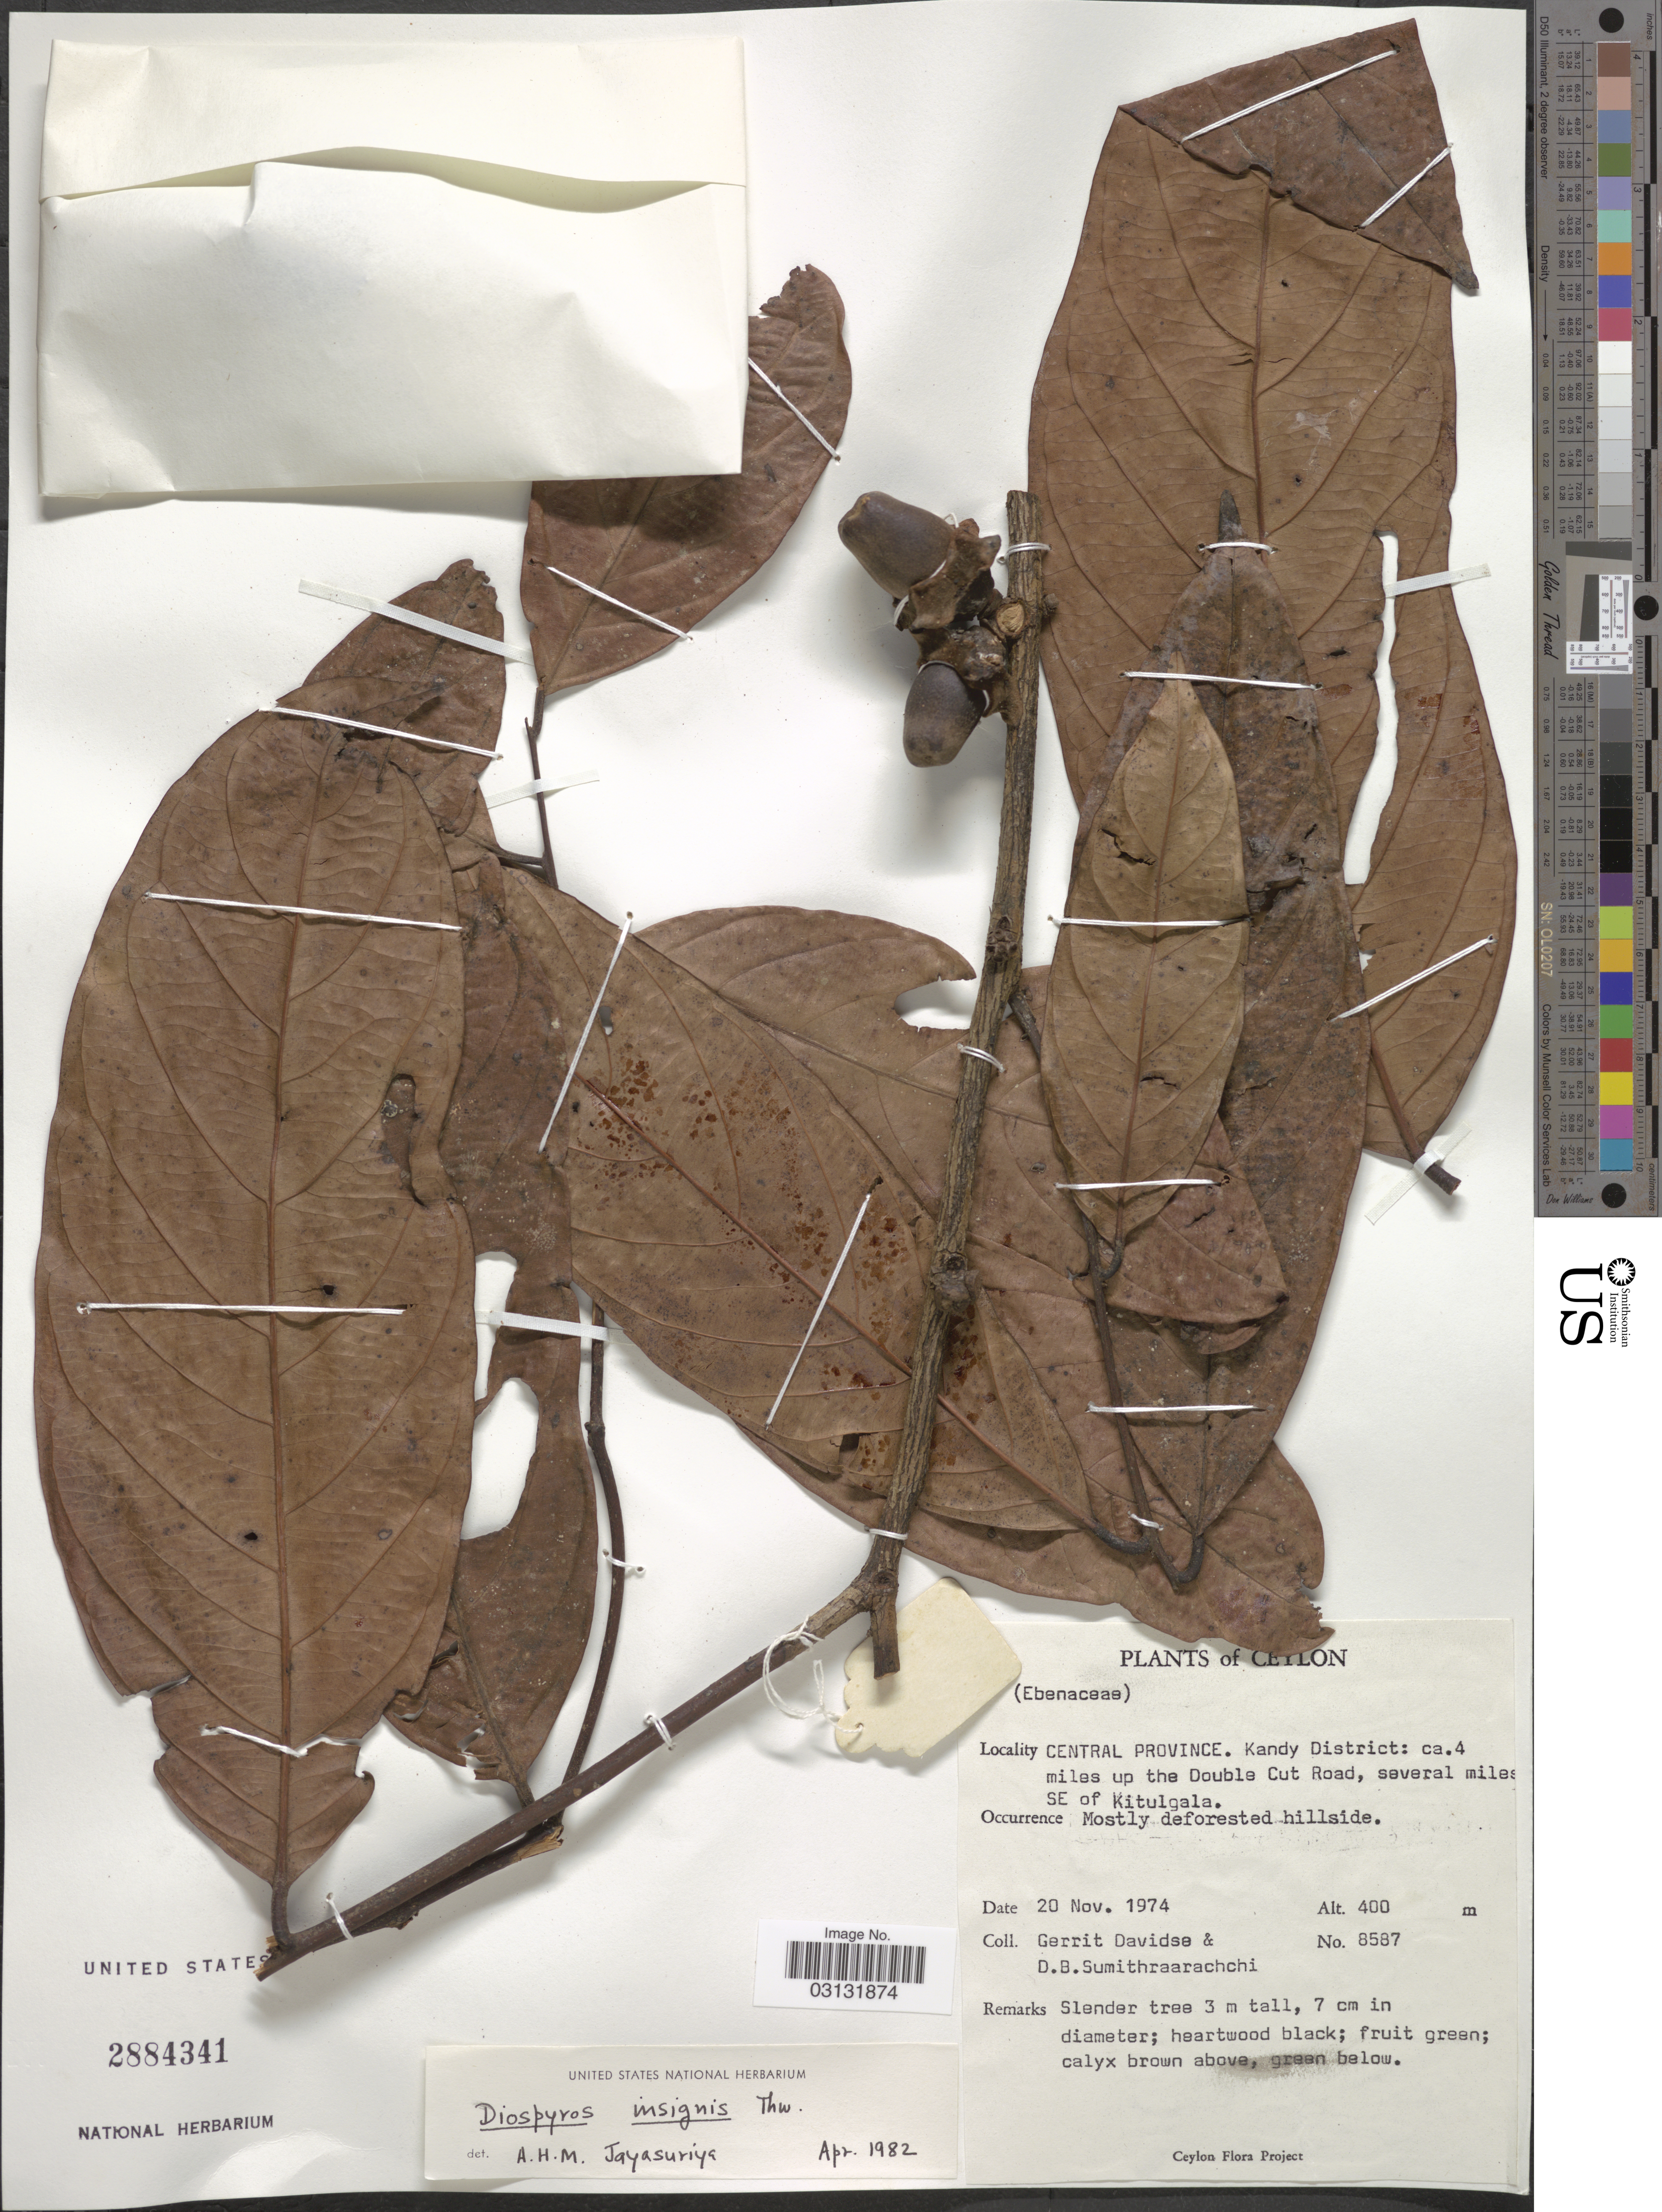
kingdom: Plantae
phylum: Tracheophyta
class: Magnoliopsida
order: Ericales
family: Ebenaceae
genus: Diospyros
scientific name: Diospyros insignis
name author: Thwaites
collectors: G. Davidse & D. B. Sumithraarachchi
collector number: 8587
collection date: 1974-11-20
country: Sri Lanka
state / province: Central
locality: Ceylon. Central Province. Kandy District: ca. 4 miles up the Double Cut Road, several miles SE of Kitulgala.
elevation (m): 400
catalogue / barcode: US 2884341